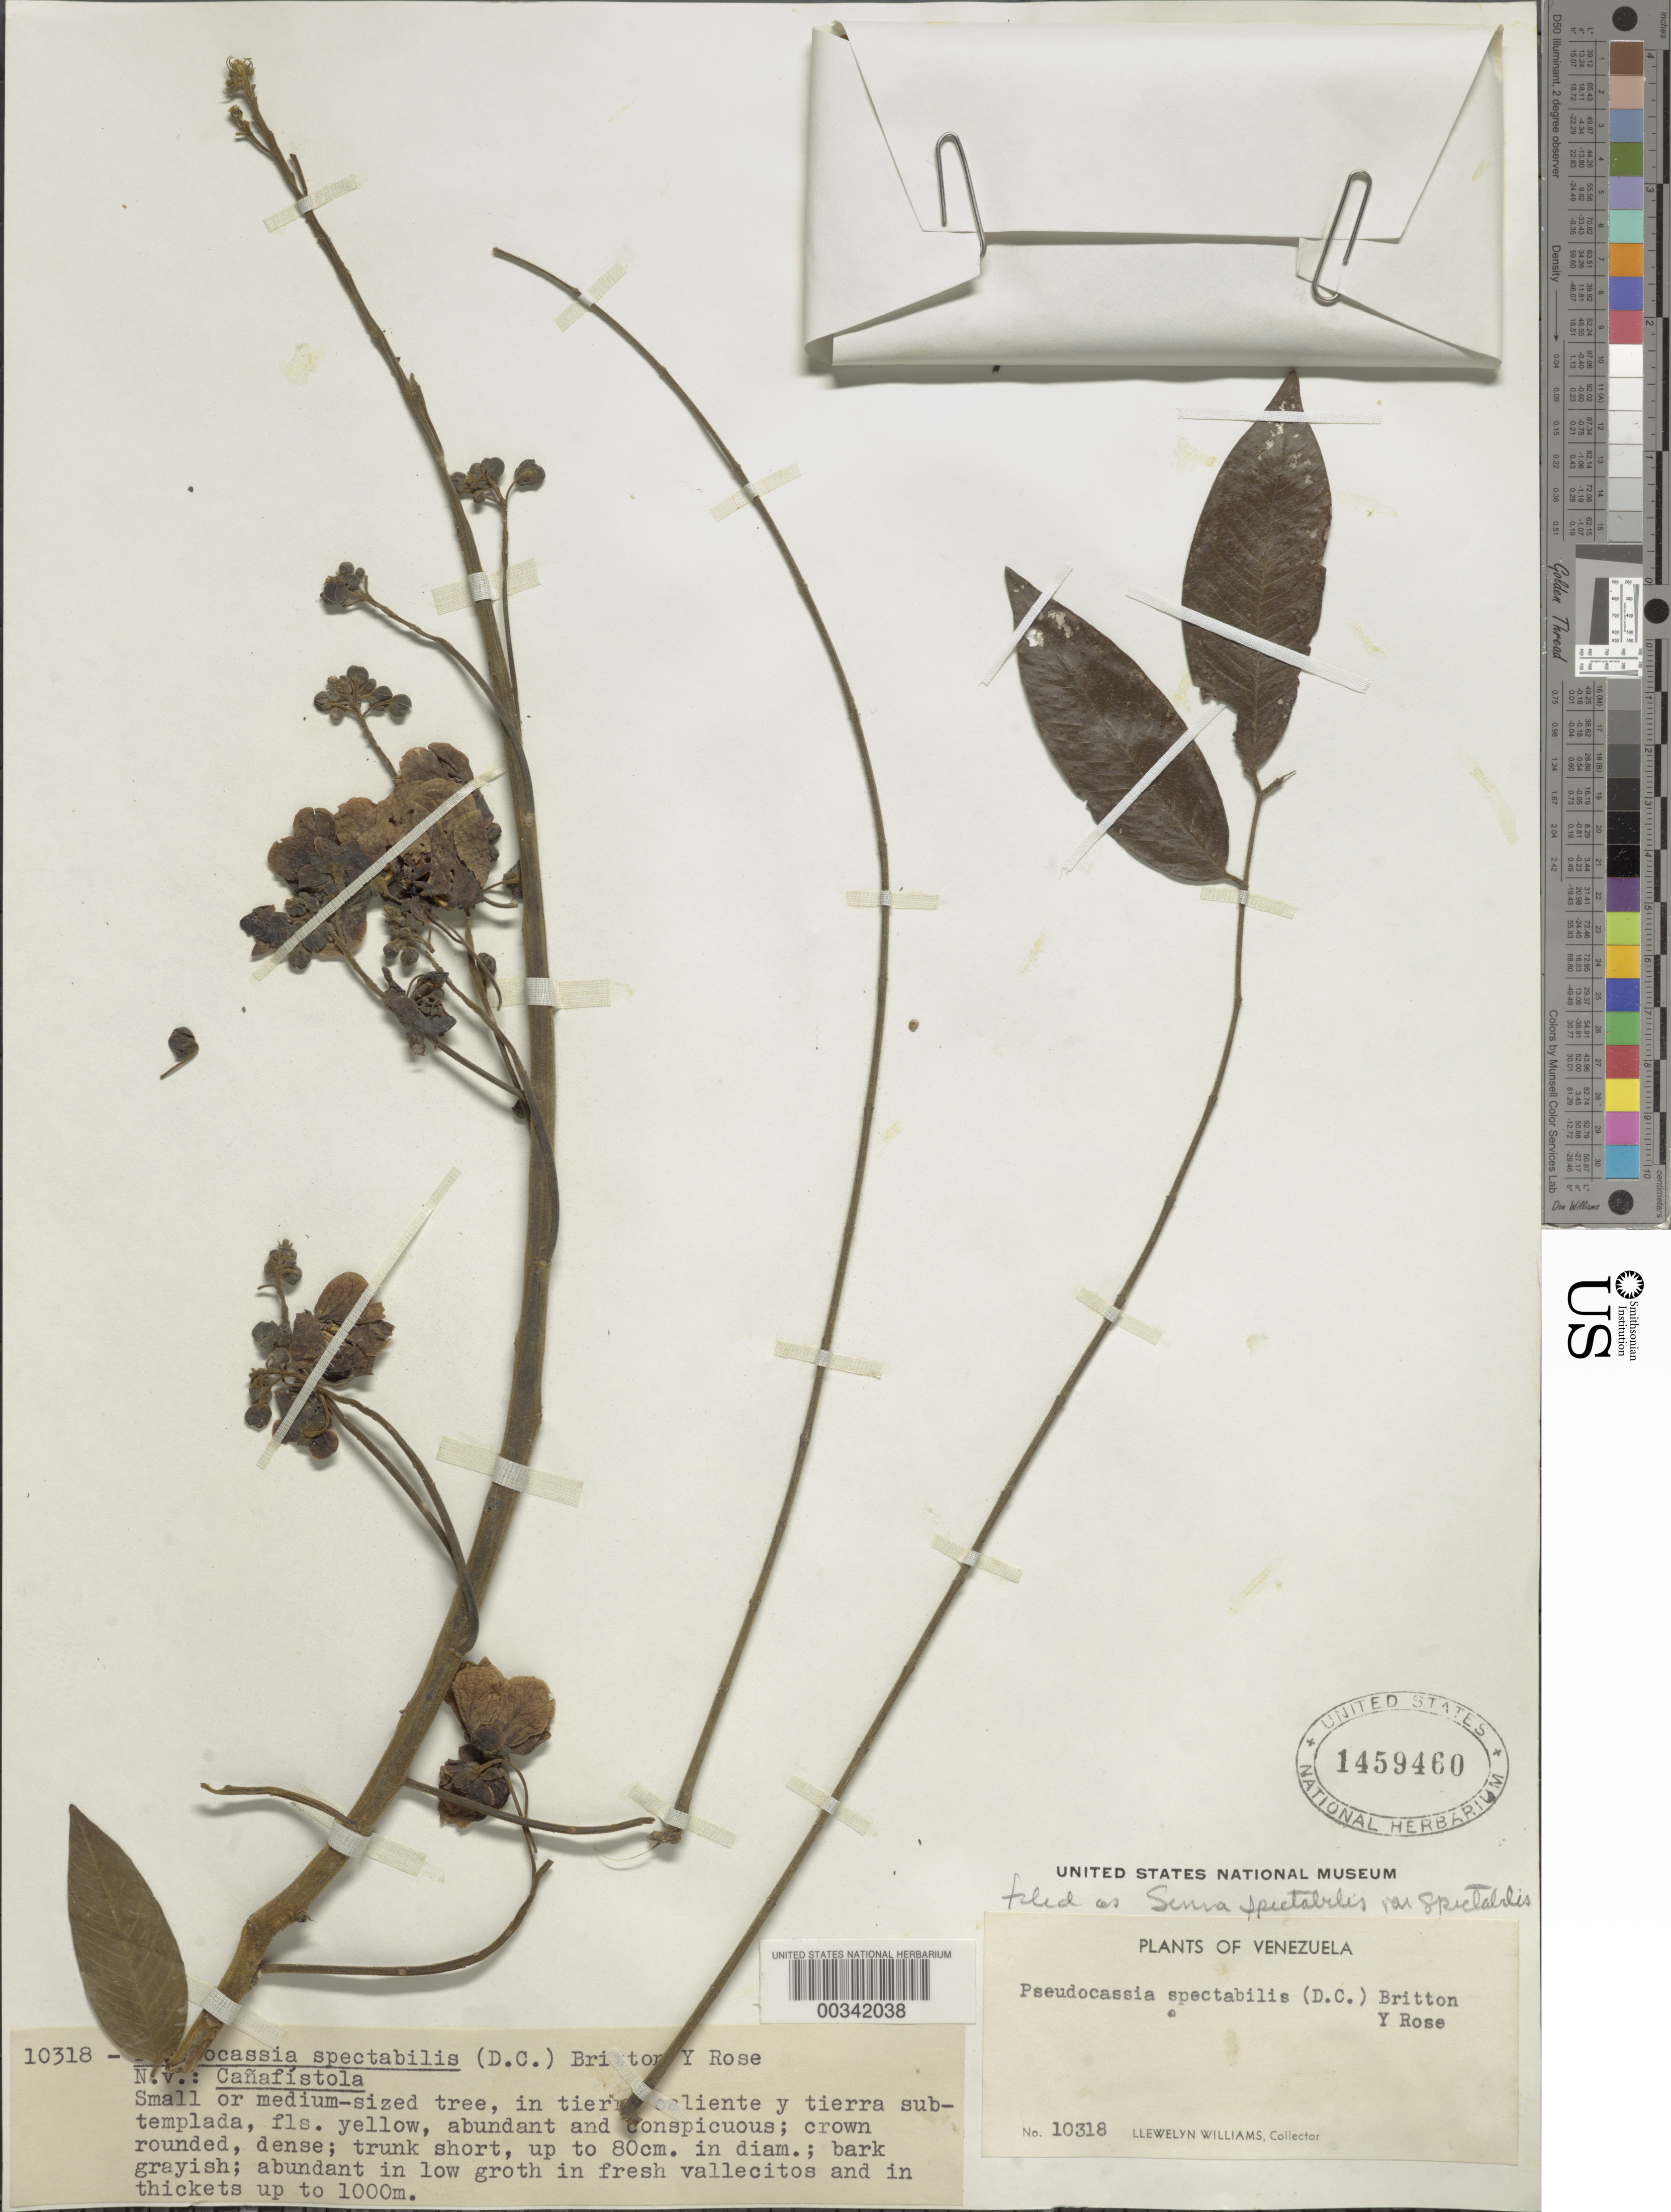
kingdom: Plantae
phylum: Tracheophyta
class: Magnoliopsida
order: Fabales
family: Fabaceae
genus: Senna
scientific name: Senna spectabilis var. spectabilis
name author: (DC.) H.S. Irwin & Barneby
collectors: Ll. Williams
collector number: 10318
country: Venezuela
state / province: Mérida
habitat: In low growth in fresh vallecitos and in thickets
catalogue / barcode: US 1459460